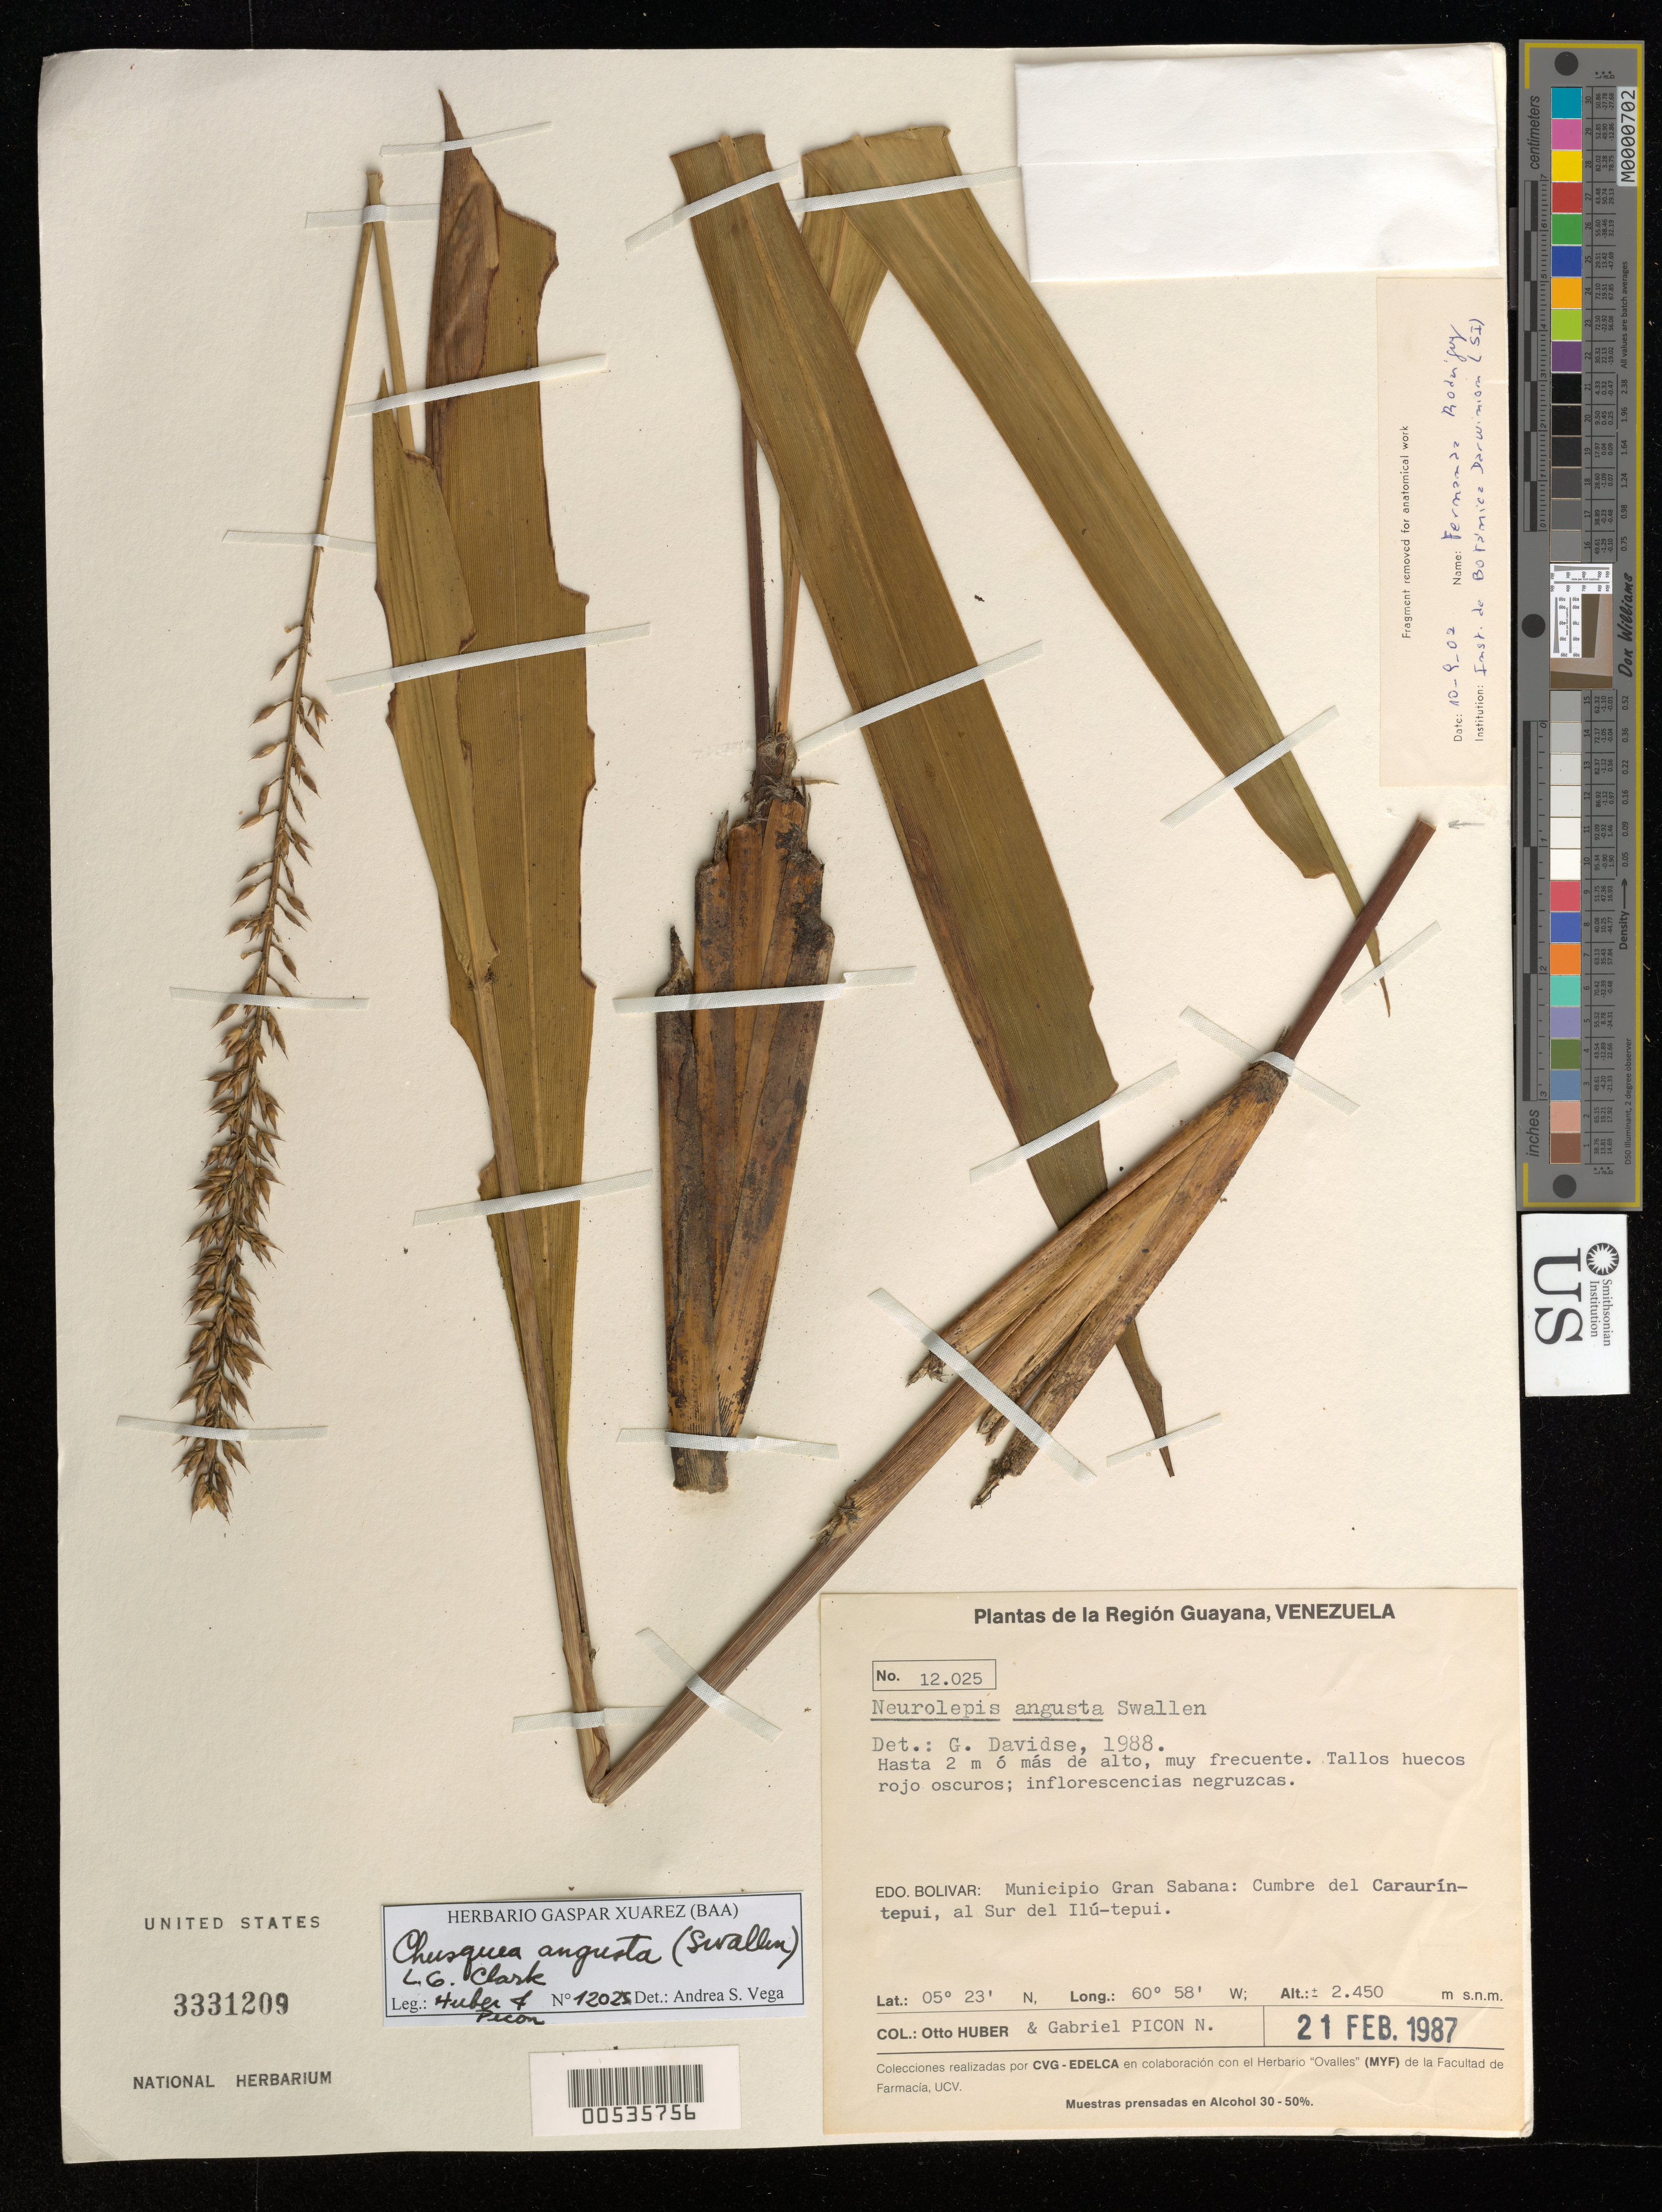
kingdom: Plantae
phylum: Tracheophyta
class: Liliopsida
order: Poales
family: Poaceae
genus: Chusquea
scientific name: Chusquea angusta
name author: (Swallen) L.G. Clark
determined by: Vega, A. S.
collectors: O. Huber & G. Picón Navas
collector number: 12025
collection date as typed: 21 Feb 1987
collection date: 1987-02-21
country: Venezuela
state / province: Bolivar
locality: Gran sabana, cumbre del caraurin-tepui, sur del ilu-tepui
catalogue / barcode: US 3331209